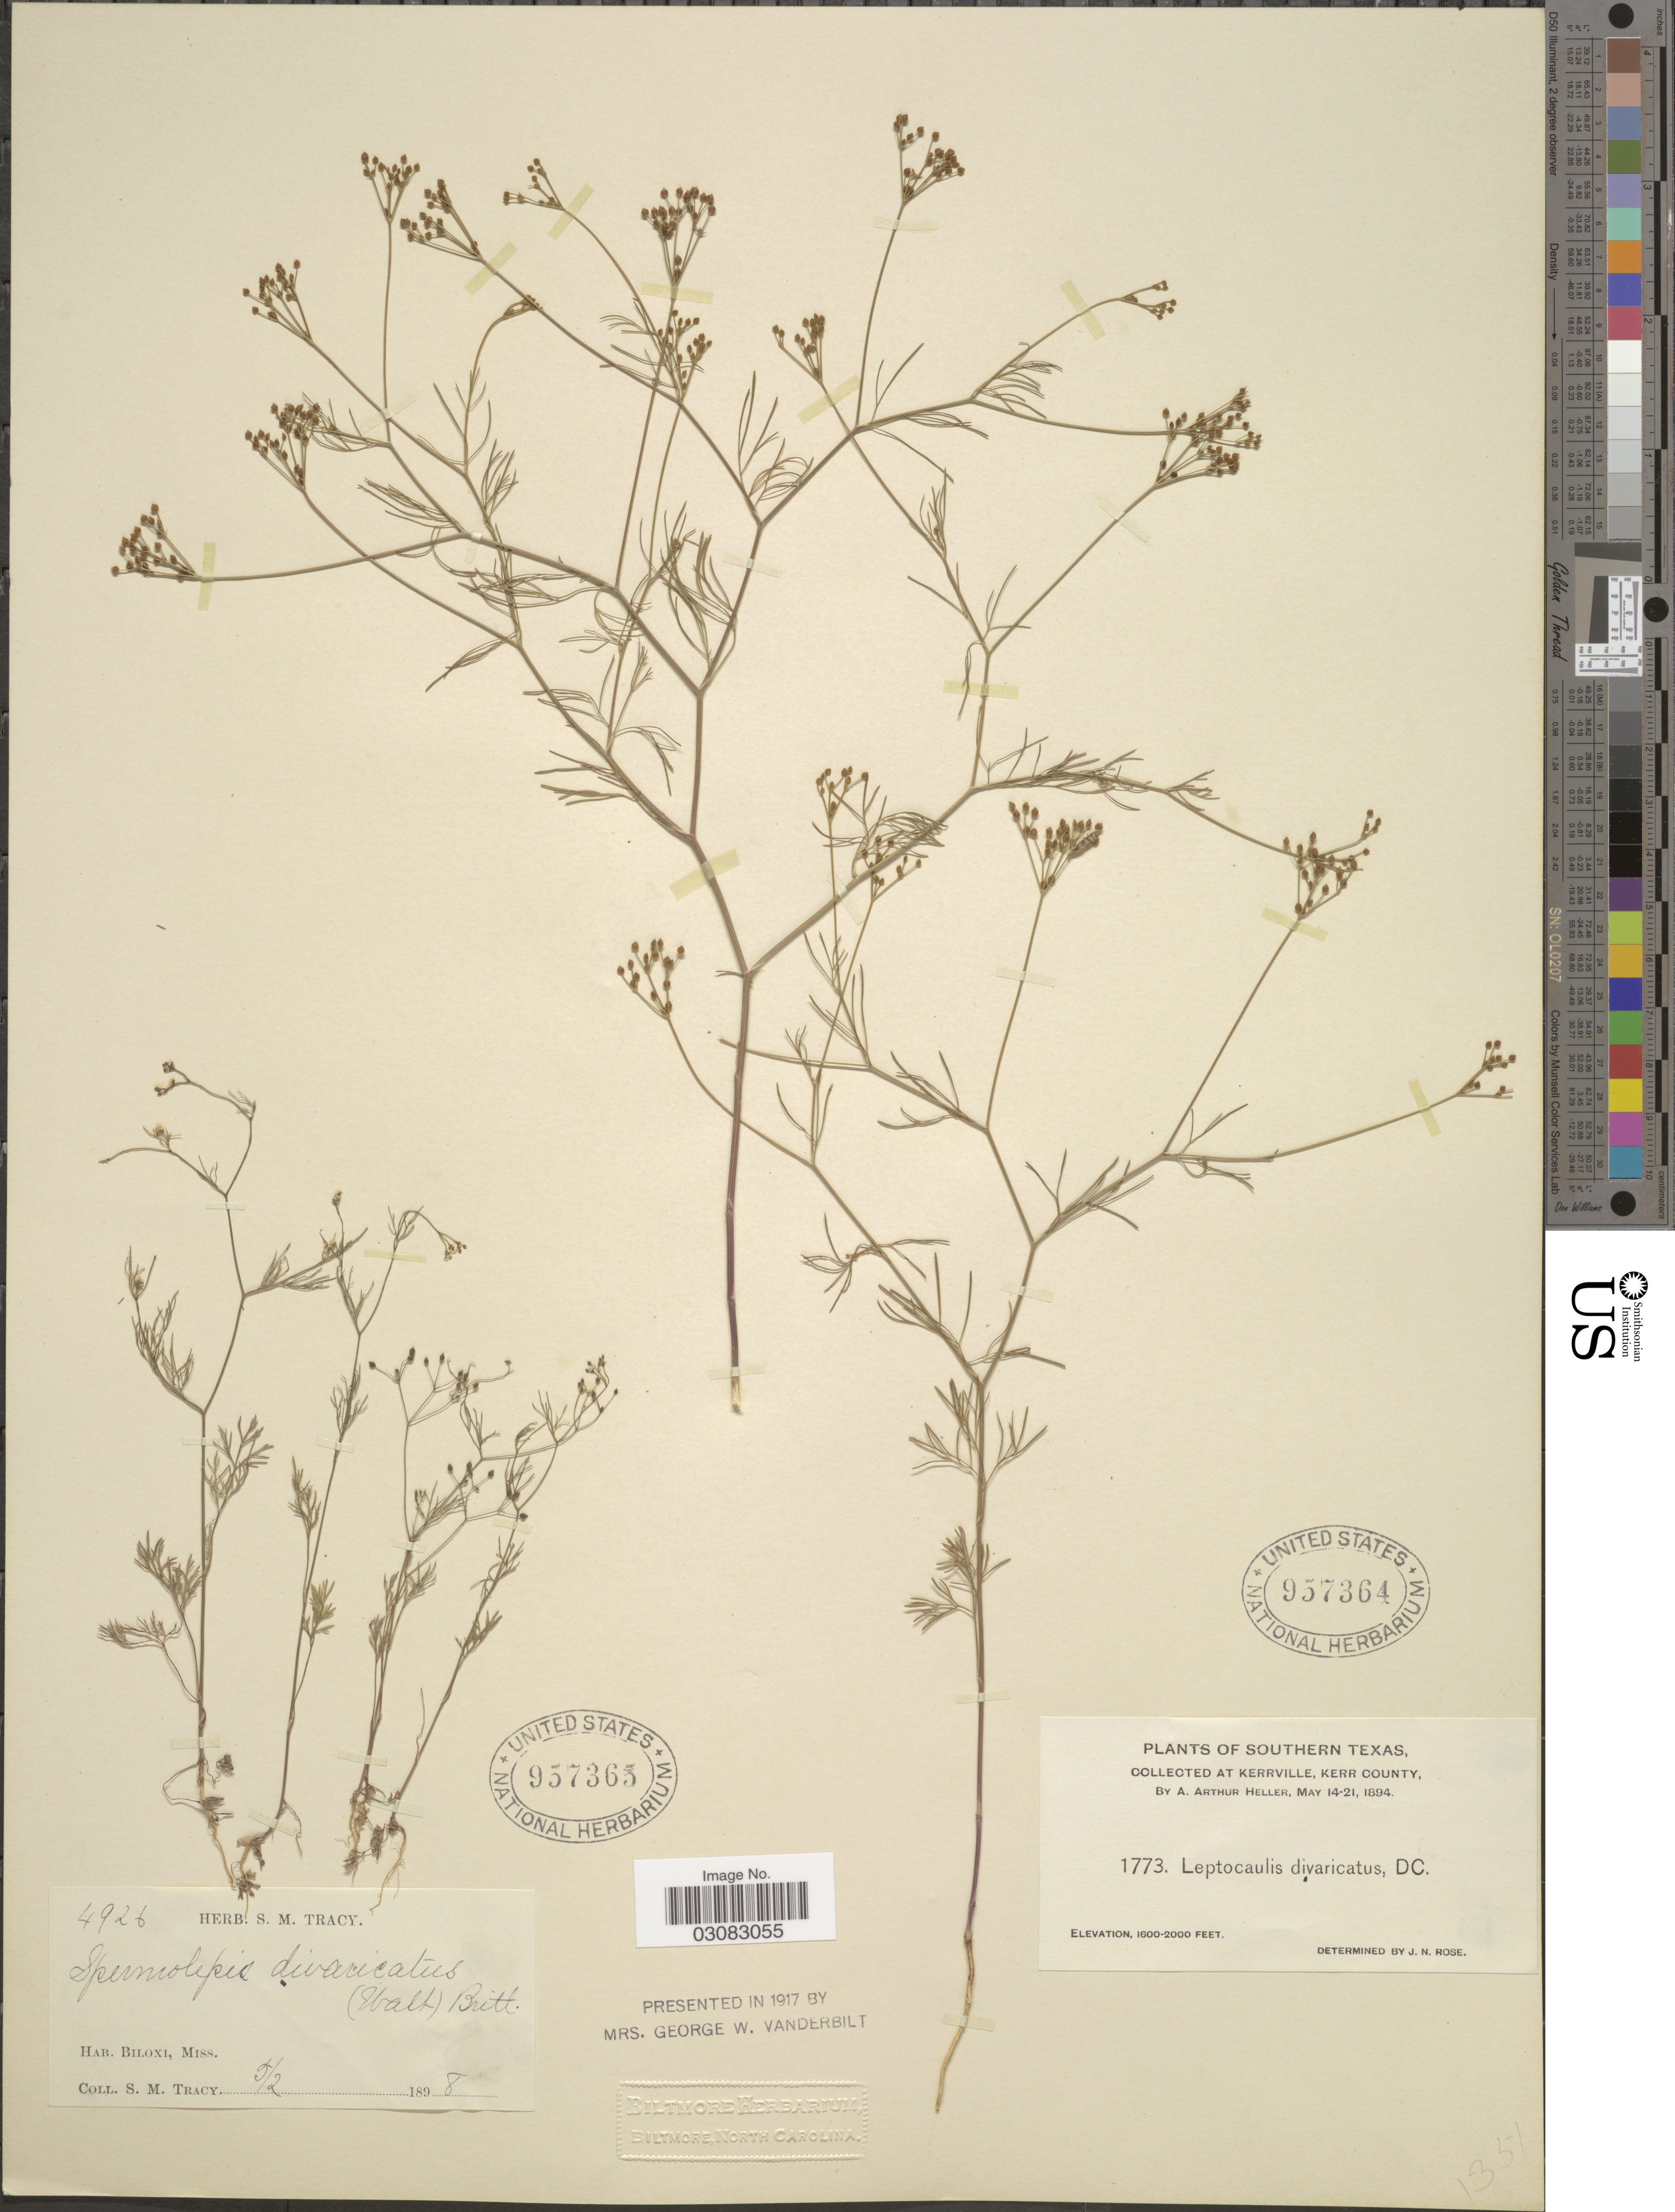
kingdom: Plantae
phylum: Tracheophyta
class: Magnoliopsida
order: Apiales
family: Apiaceae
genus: Spermolepis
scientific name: Spermolepis divaricata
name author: (Walter) Raf.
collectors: S. M. Tracy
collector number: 4926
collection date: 1898-05-02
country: United States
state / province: Mississippi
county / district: Harrison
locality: Biloxi, Miss.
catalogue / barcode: US 957365-2